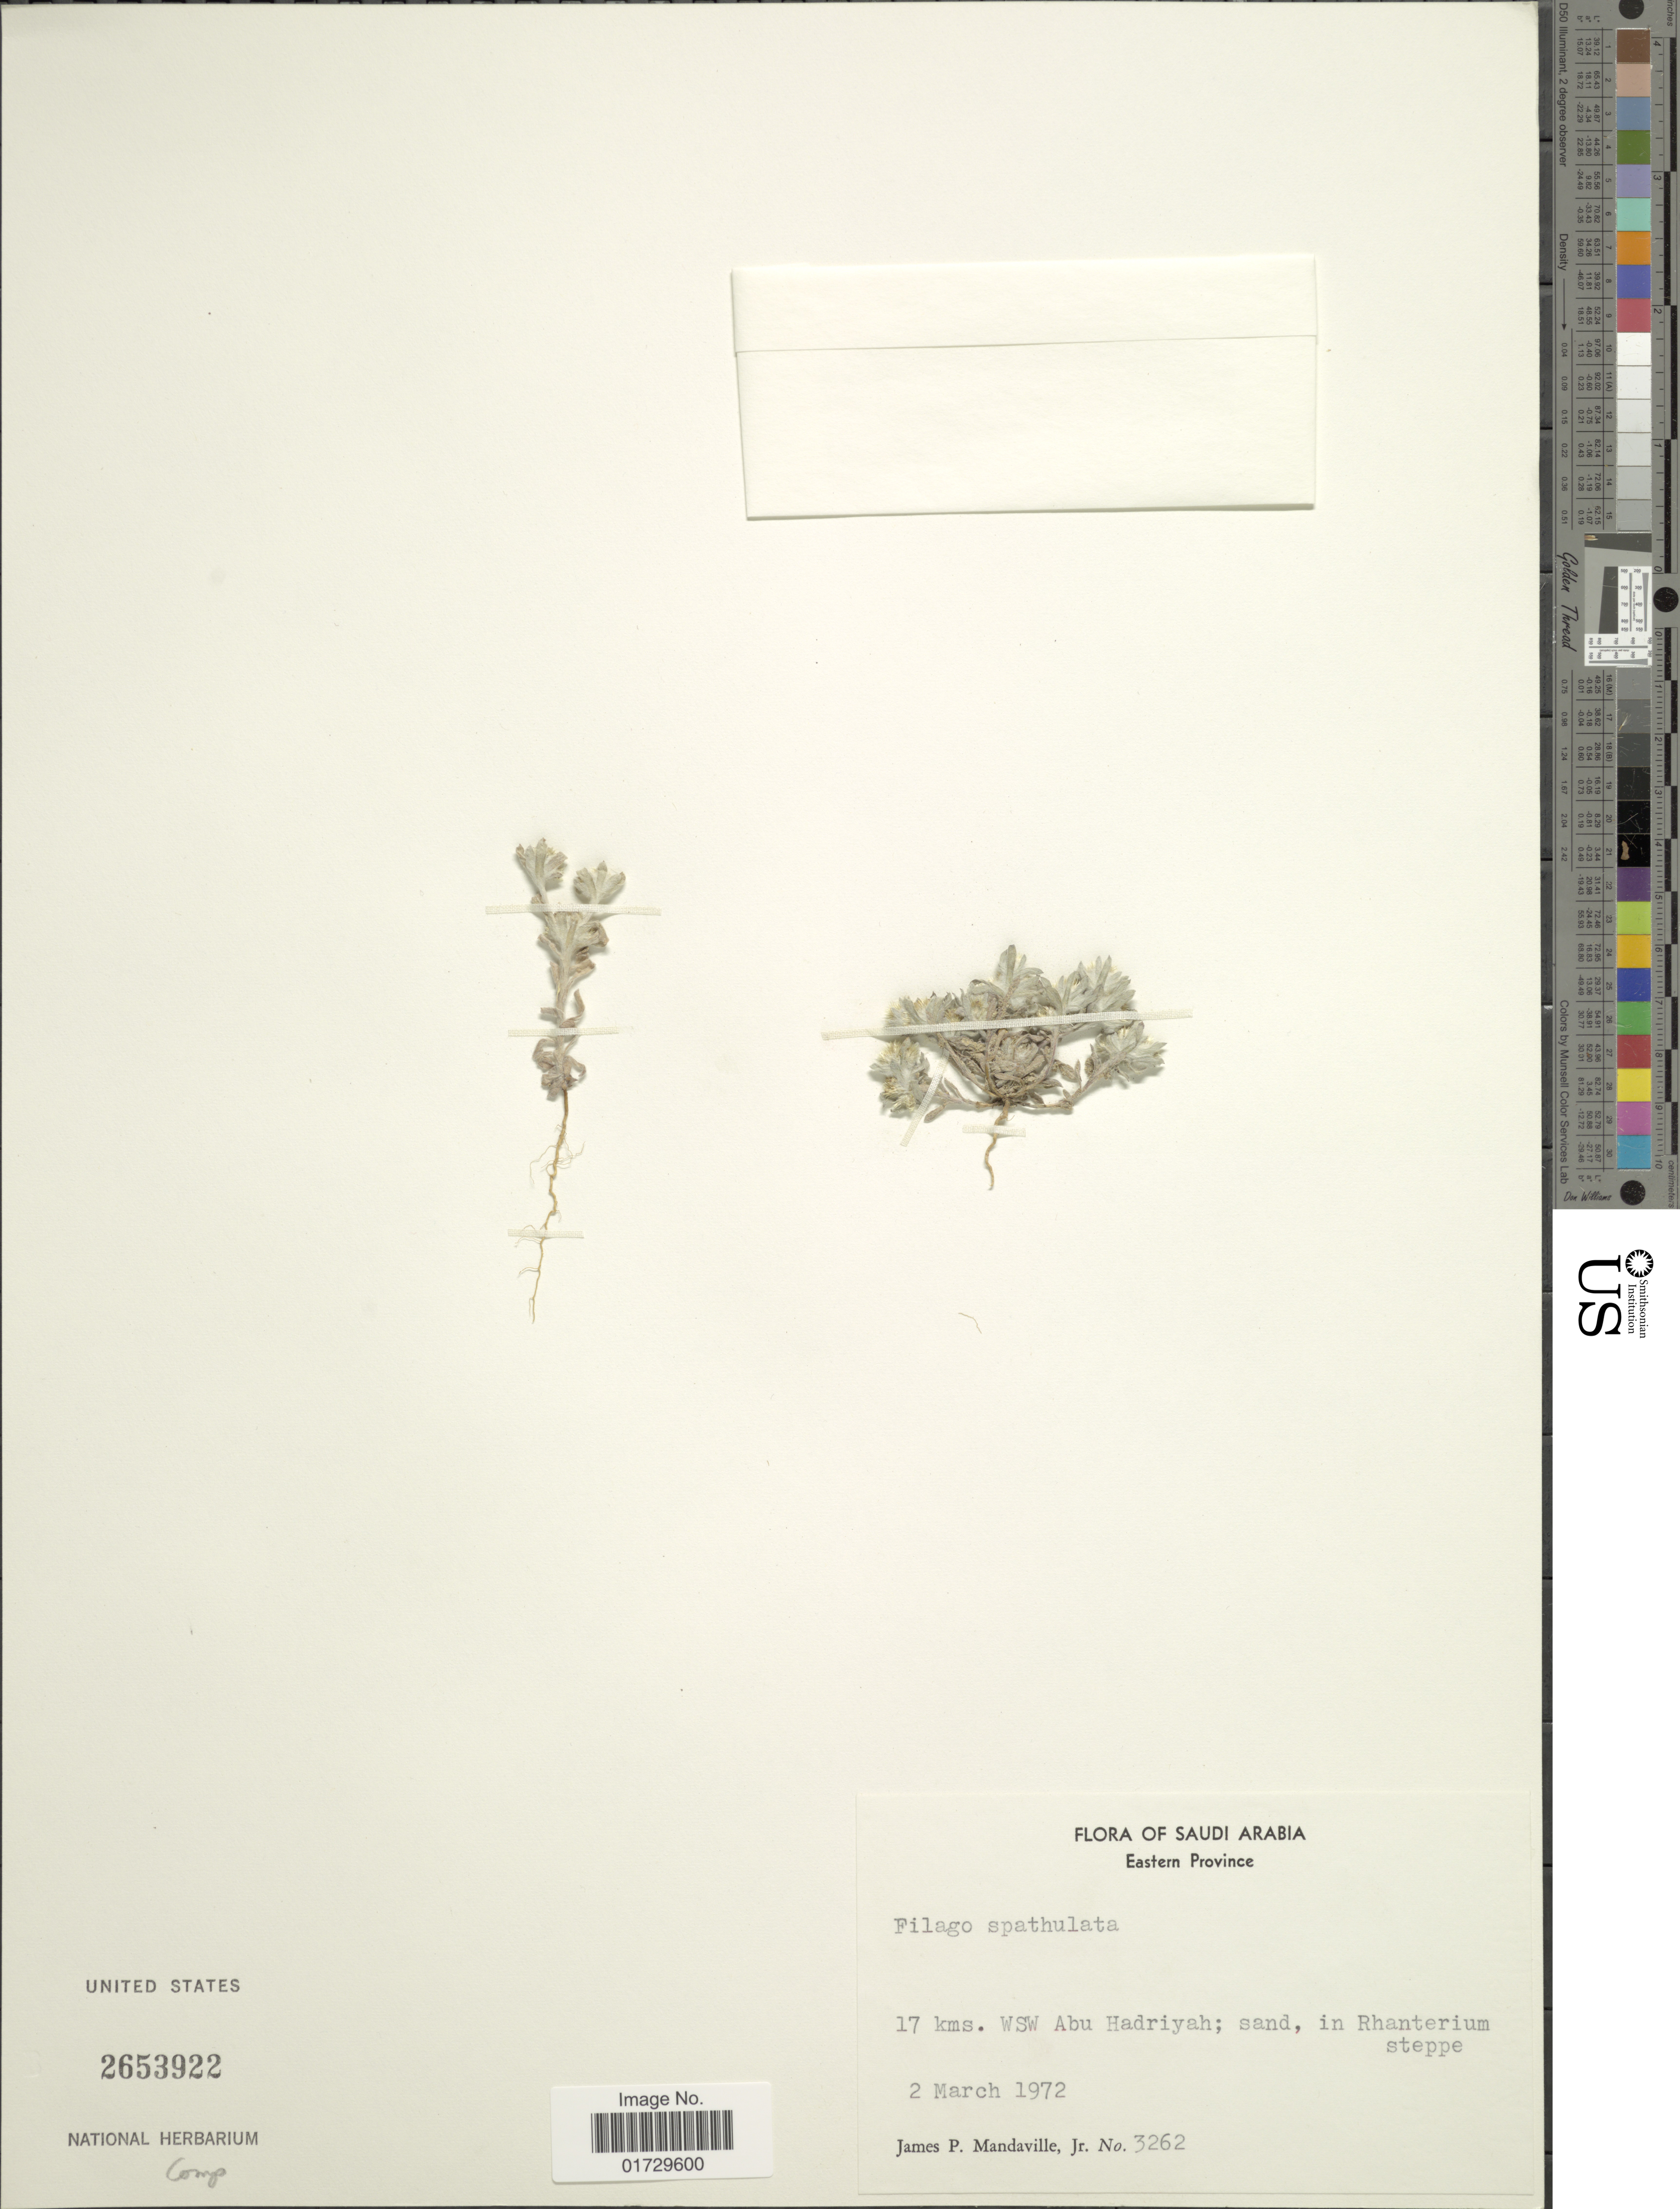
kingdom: Plantae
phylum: Tracheophyta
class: Magnoliopsida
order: Asterales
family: Asteraceae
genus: Filago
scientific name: Filago spathulata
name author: C. Presl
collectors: J. Mandaville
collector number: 3262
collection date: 1972-03-02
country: Saudi Arabia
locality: Eastern Province, 17 kms. WSW Abu Hadriyah; sand, in Rhanterium steppe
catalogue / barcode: US 2653922